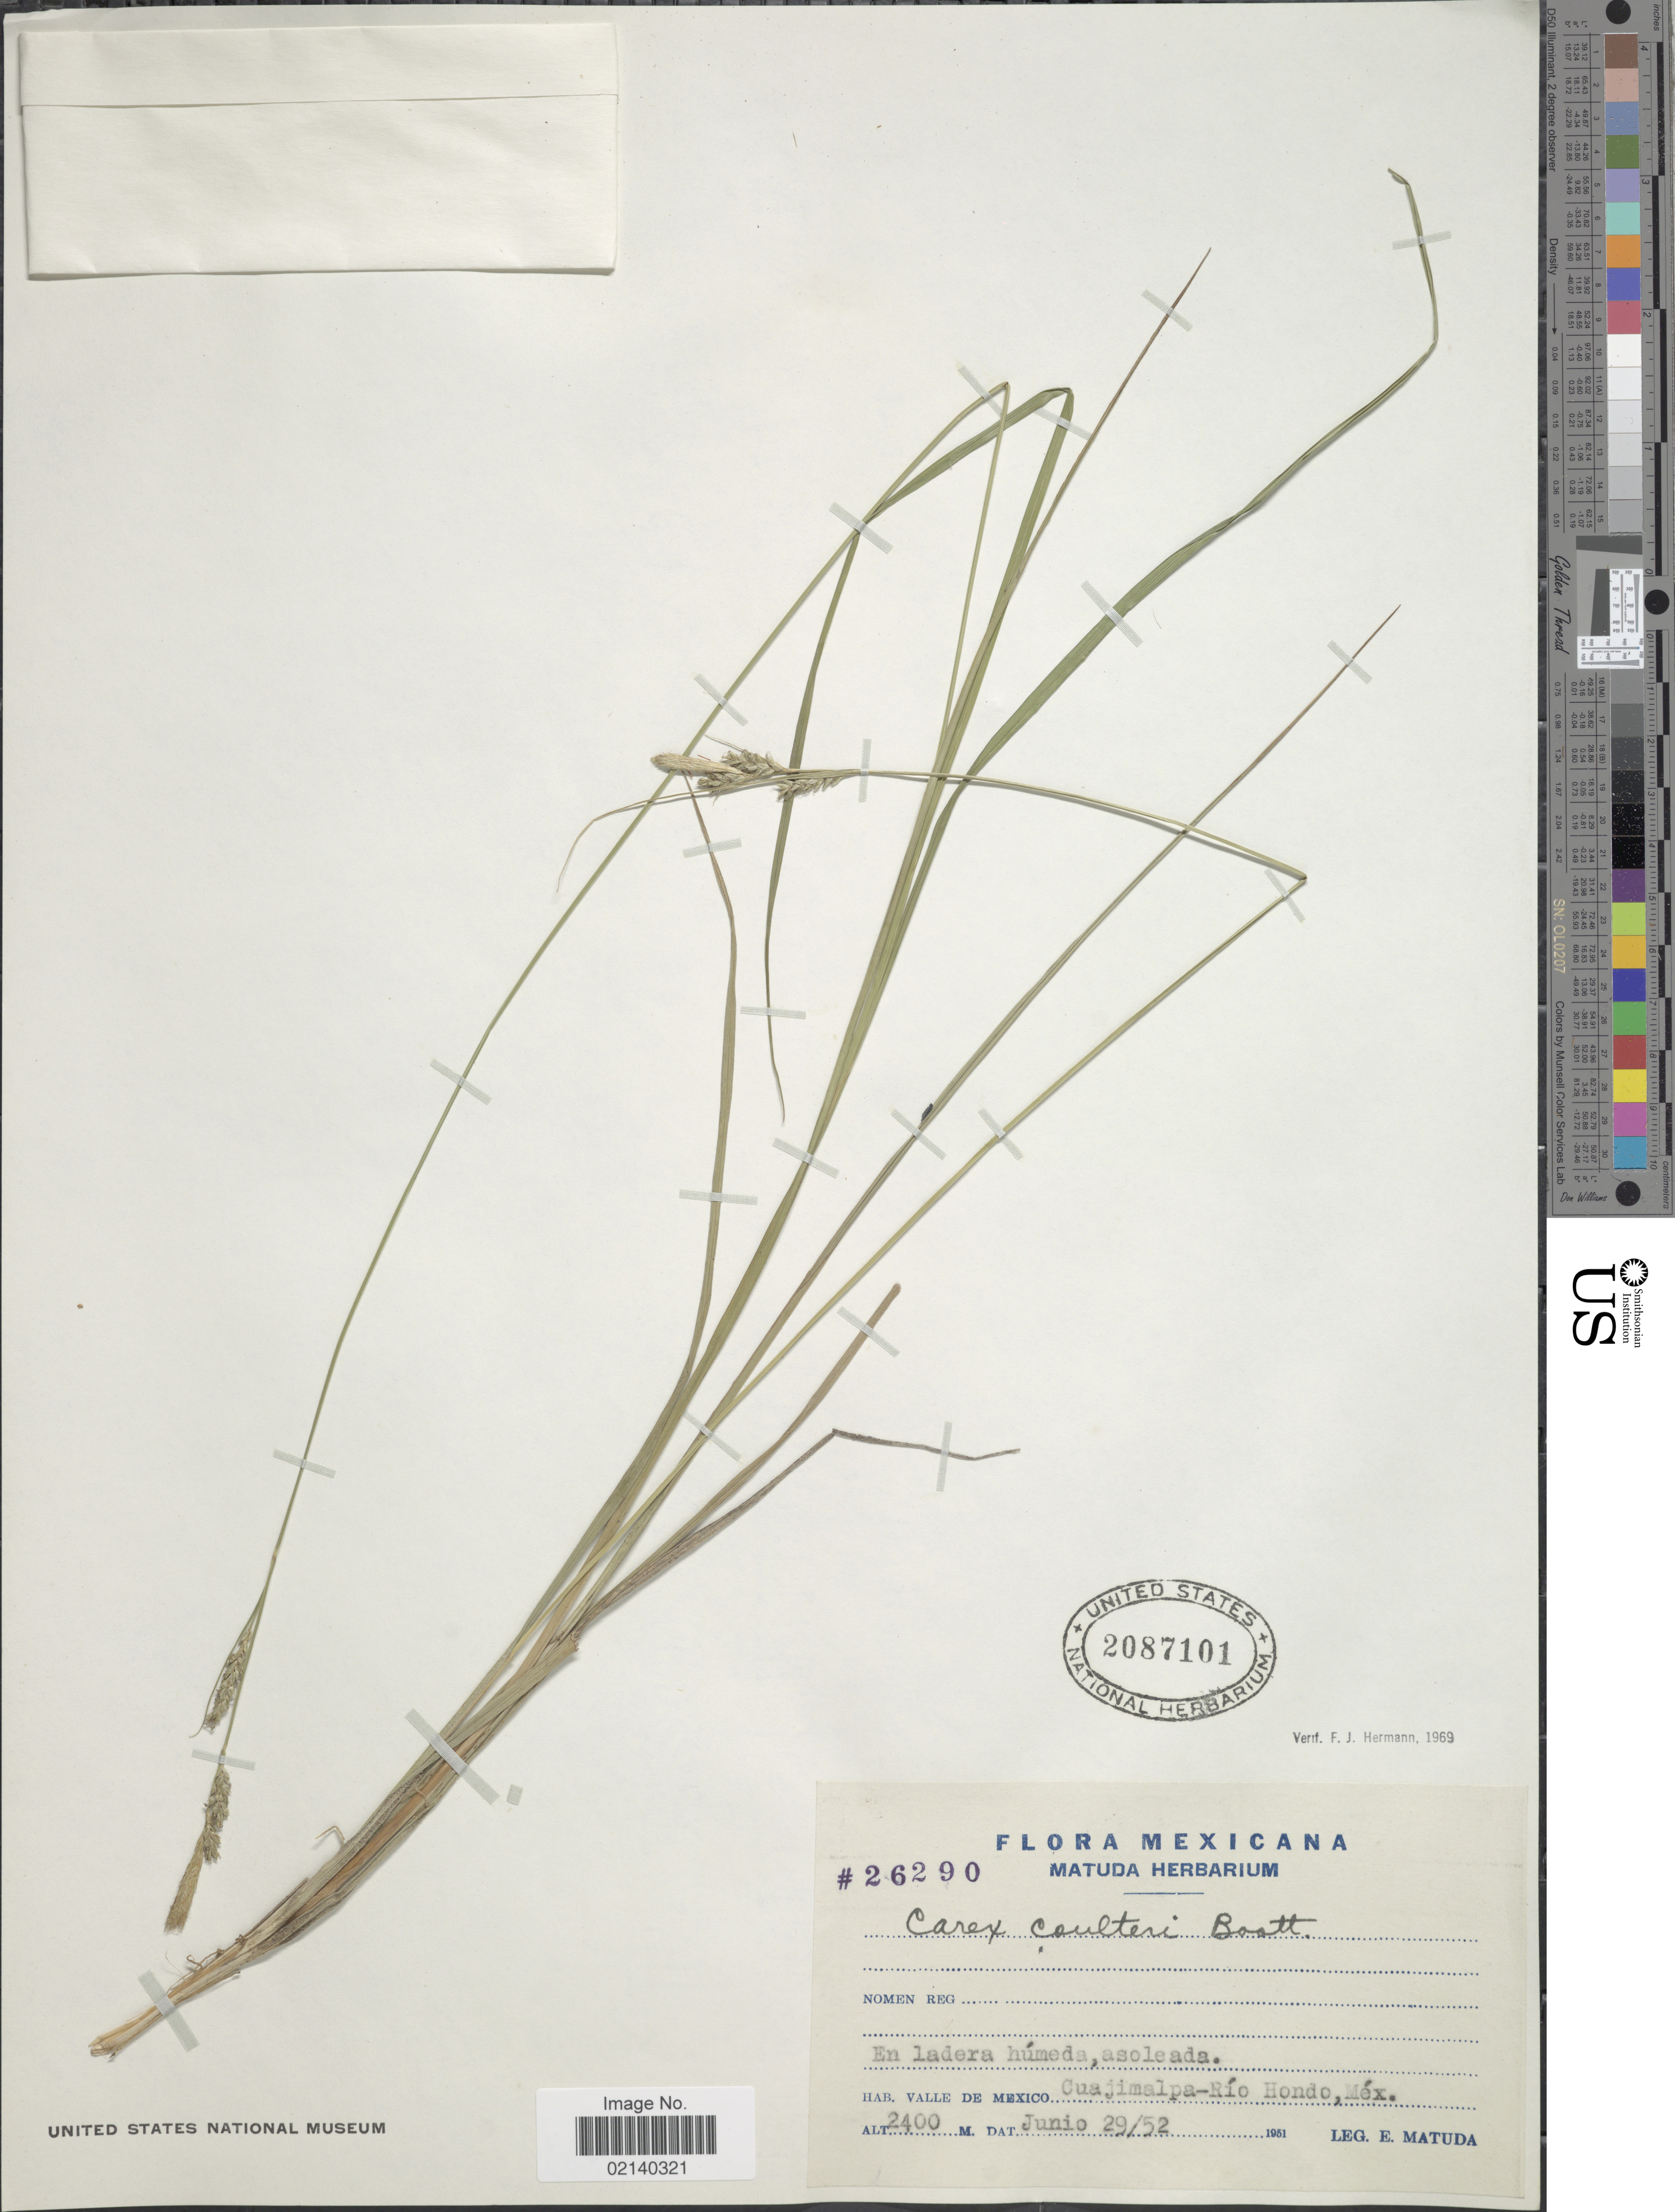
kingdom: Plantae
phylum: Tracheophyta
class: Liliopsida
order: Poales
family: Cyperaceae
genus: Carex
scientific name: Carex coulteri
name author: Boott ex Hemsl.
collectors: E. Matuda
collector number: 26290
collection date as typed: Transcribed d/m/y: 29/6/52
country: Mexico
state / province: México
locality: Valle de Mexico. Cuajimalpa- Rio Hondo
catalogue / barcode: US 2087101